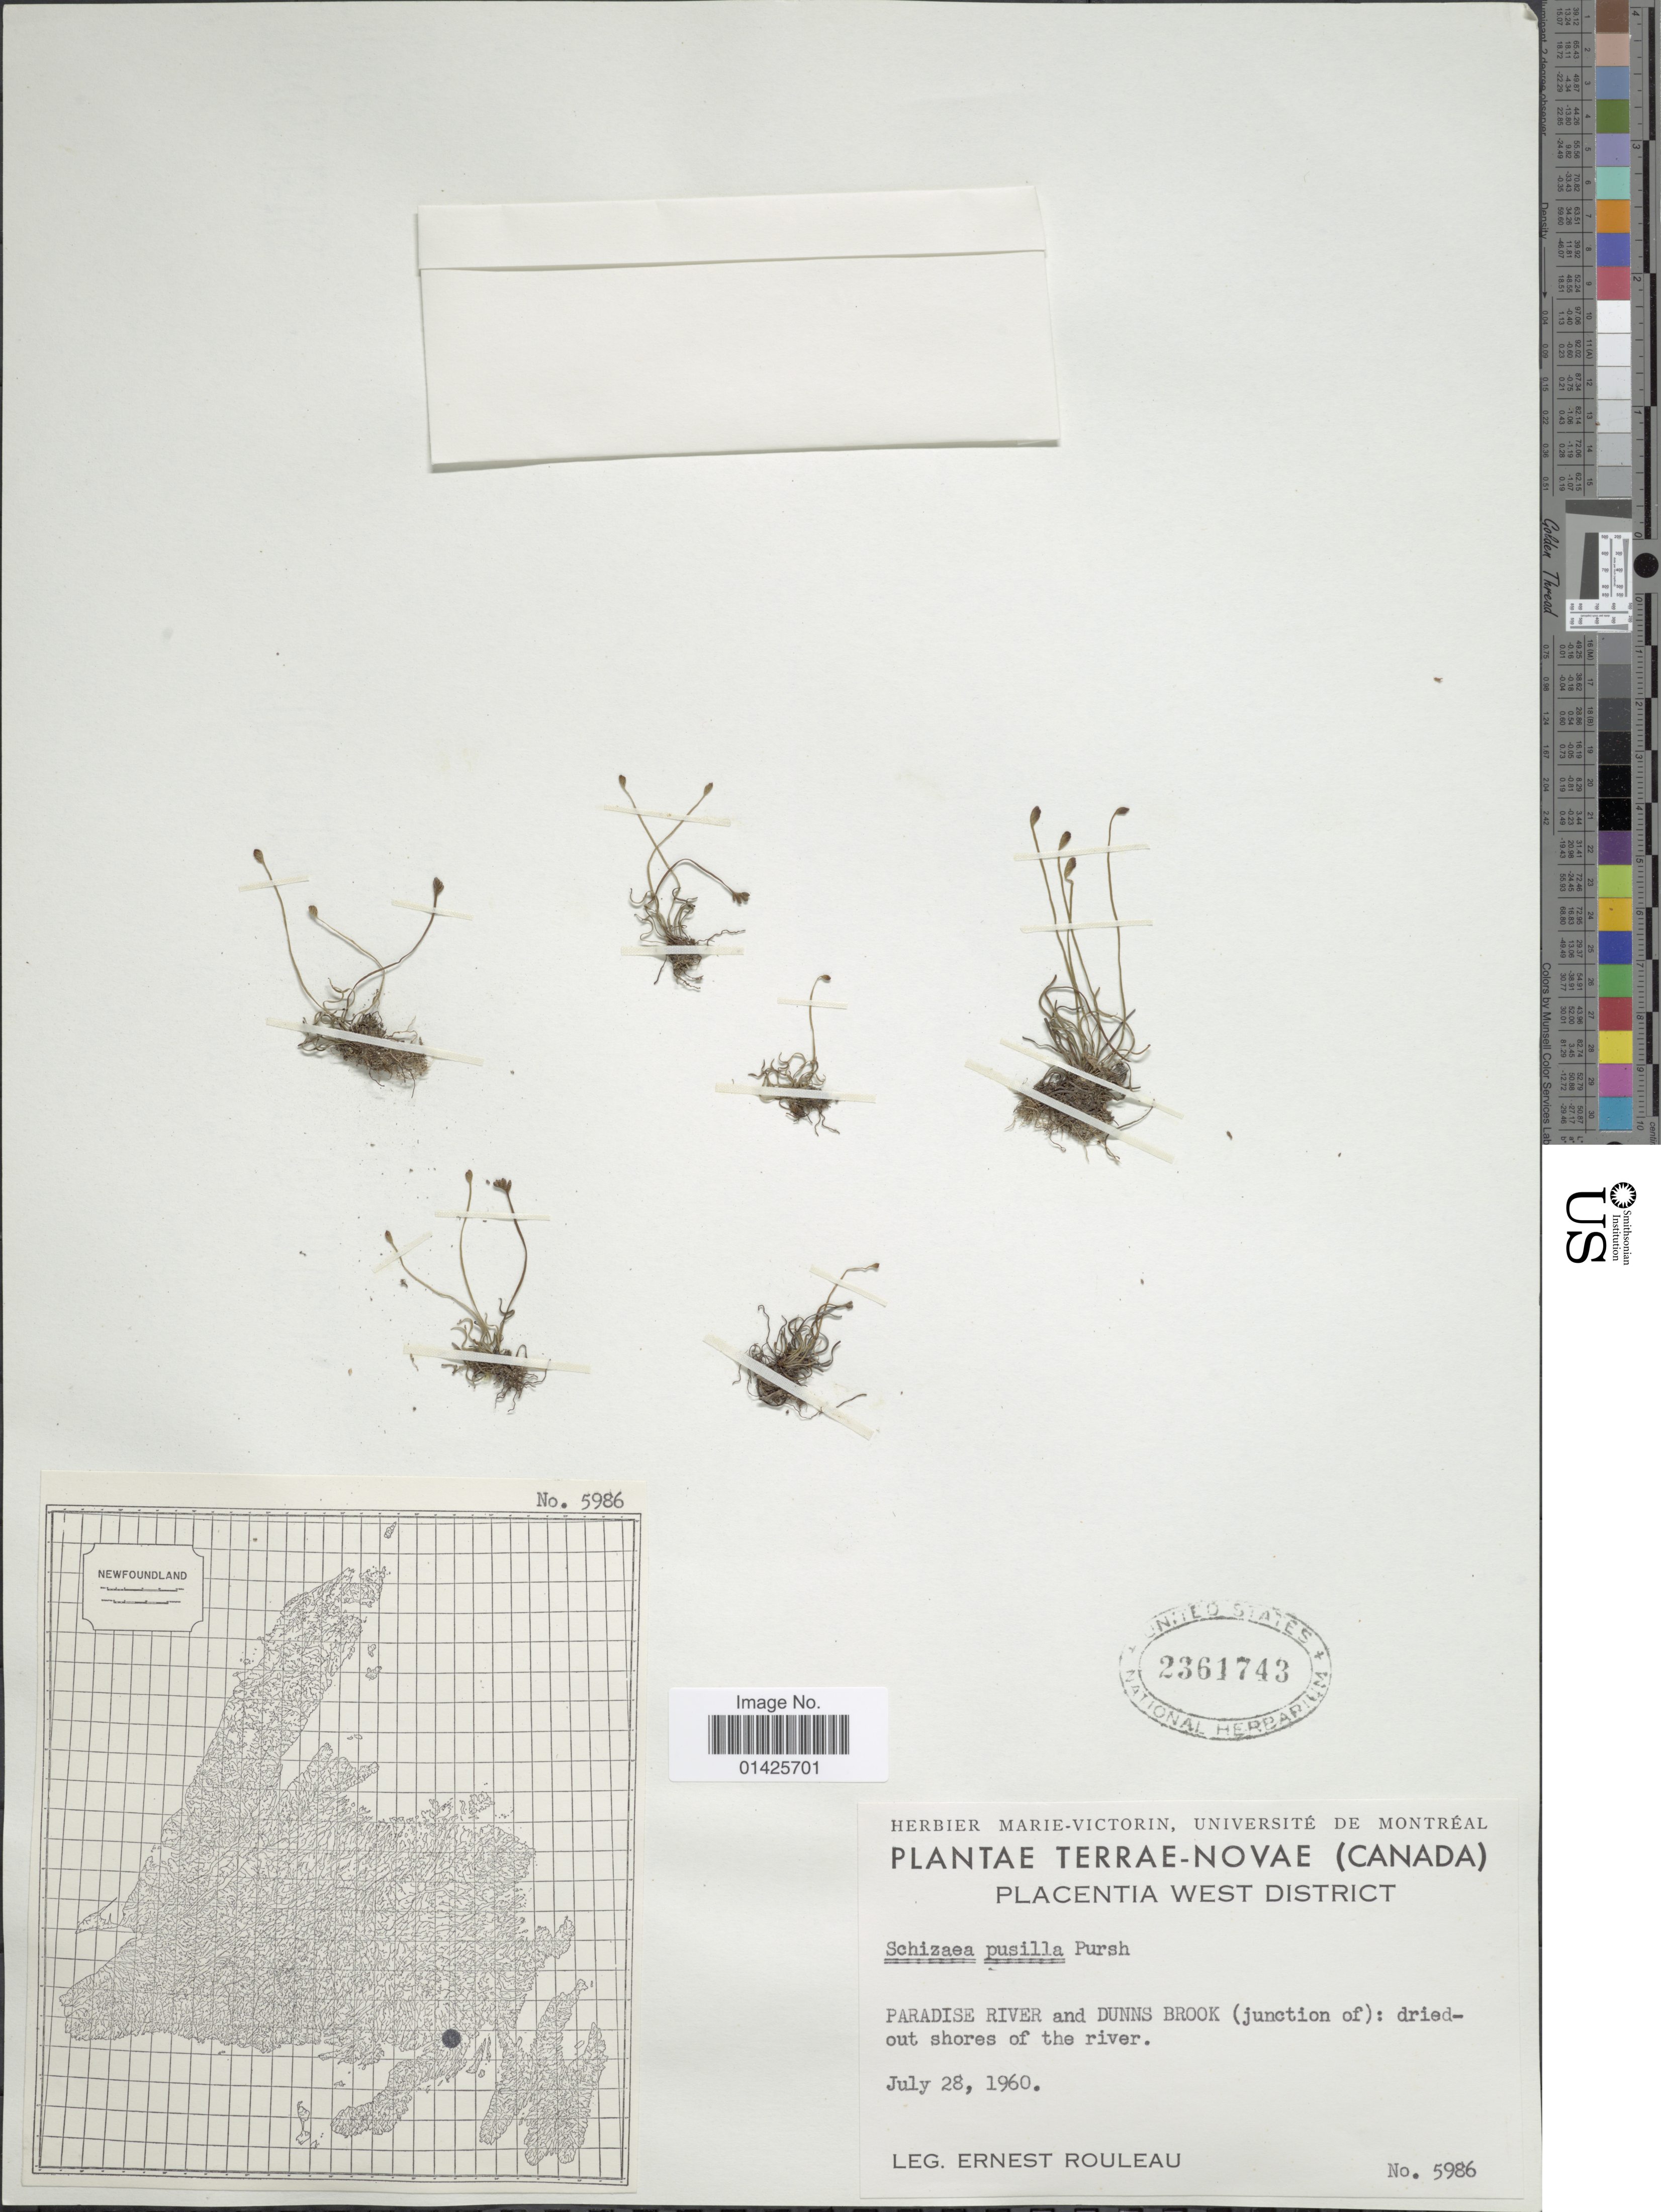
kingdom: Plantae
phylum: Tracheophyta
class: Polypodiopsida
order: Schizaeales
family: Schizaeaceae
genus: Schizaea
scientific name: Schizaea pusilla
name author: Pursh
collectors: E. Rouleau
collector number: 5986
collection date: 1960-07-28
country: Canada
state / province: Newfoundland and Labrador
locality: Terrae-Novae, Placentia West District, Paradise River and Dunns Brook (junction of), dried out shores of the river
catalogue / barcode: US 2361743